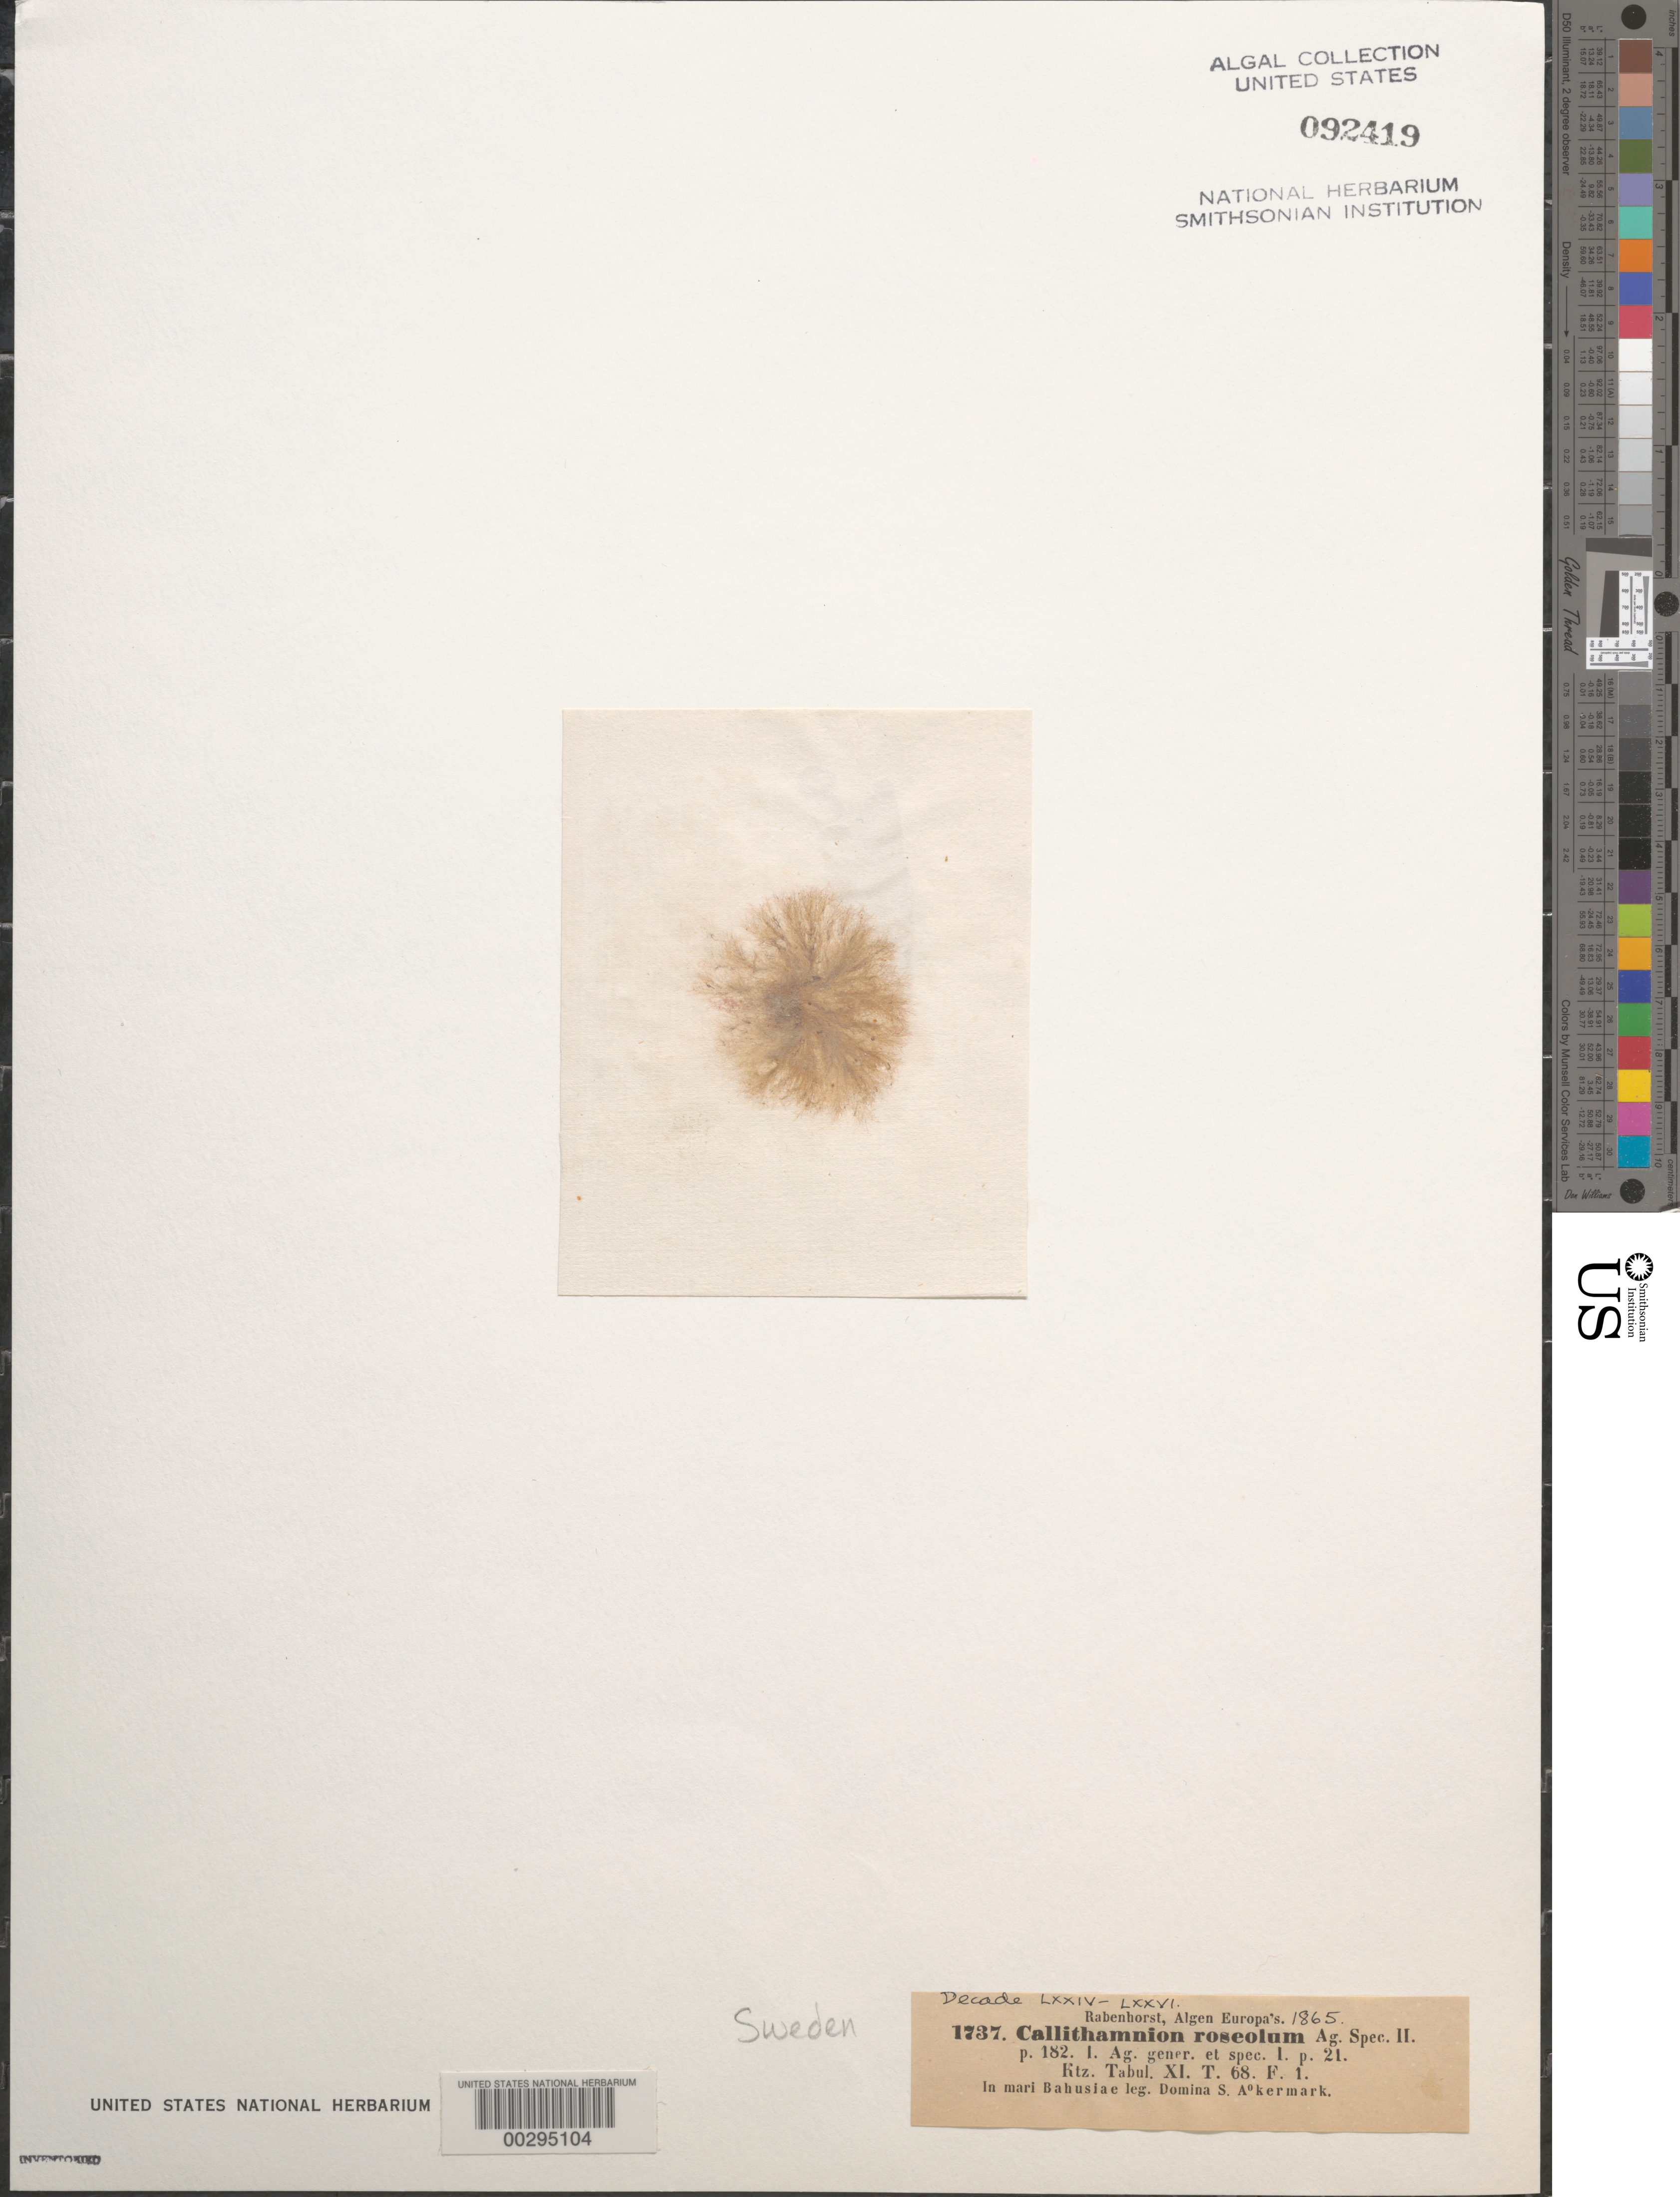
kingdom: Plantae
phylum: Rhodophyta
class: Florideophyceae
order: Ceramiales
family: Callithamniaceae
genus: Callithamnion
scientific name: Callithamnion roseolum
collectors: S. Akermark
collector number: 1737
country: Sweden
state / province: Västra Götaland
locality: Bohus bay (mari bahusiae)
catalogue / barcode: US 92419